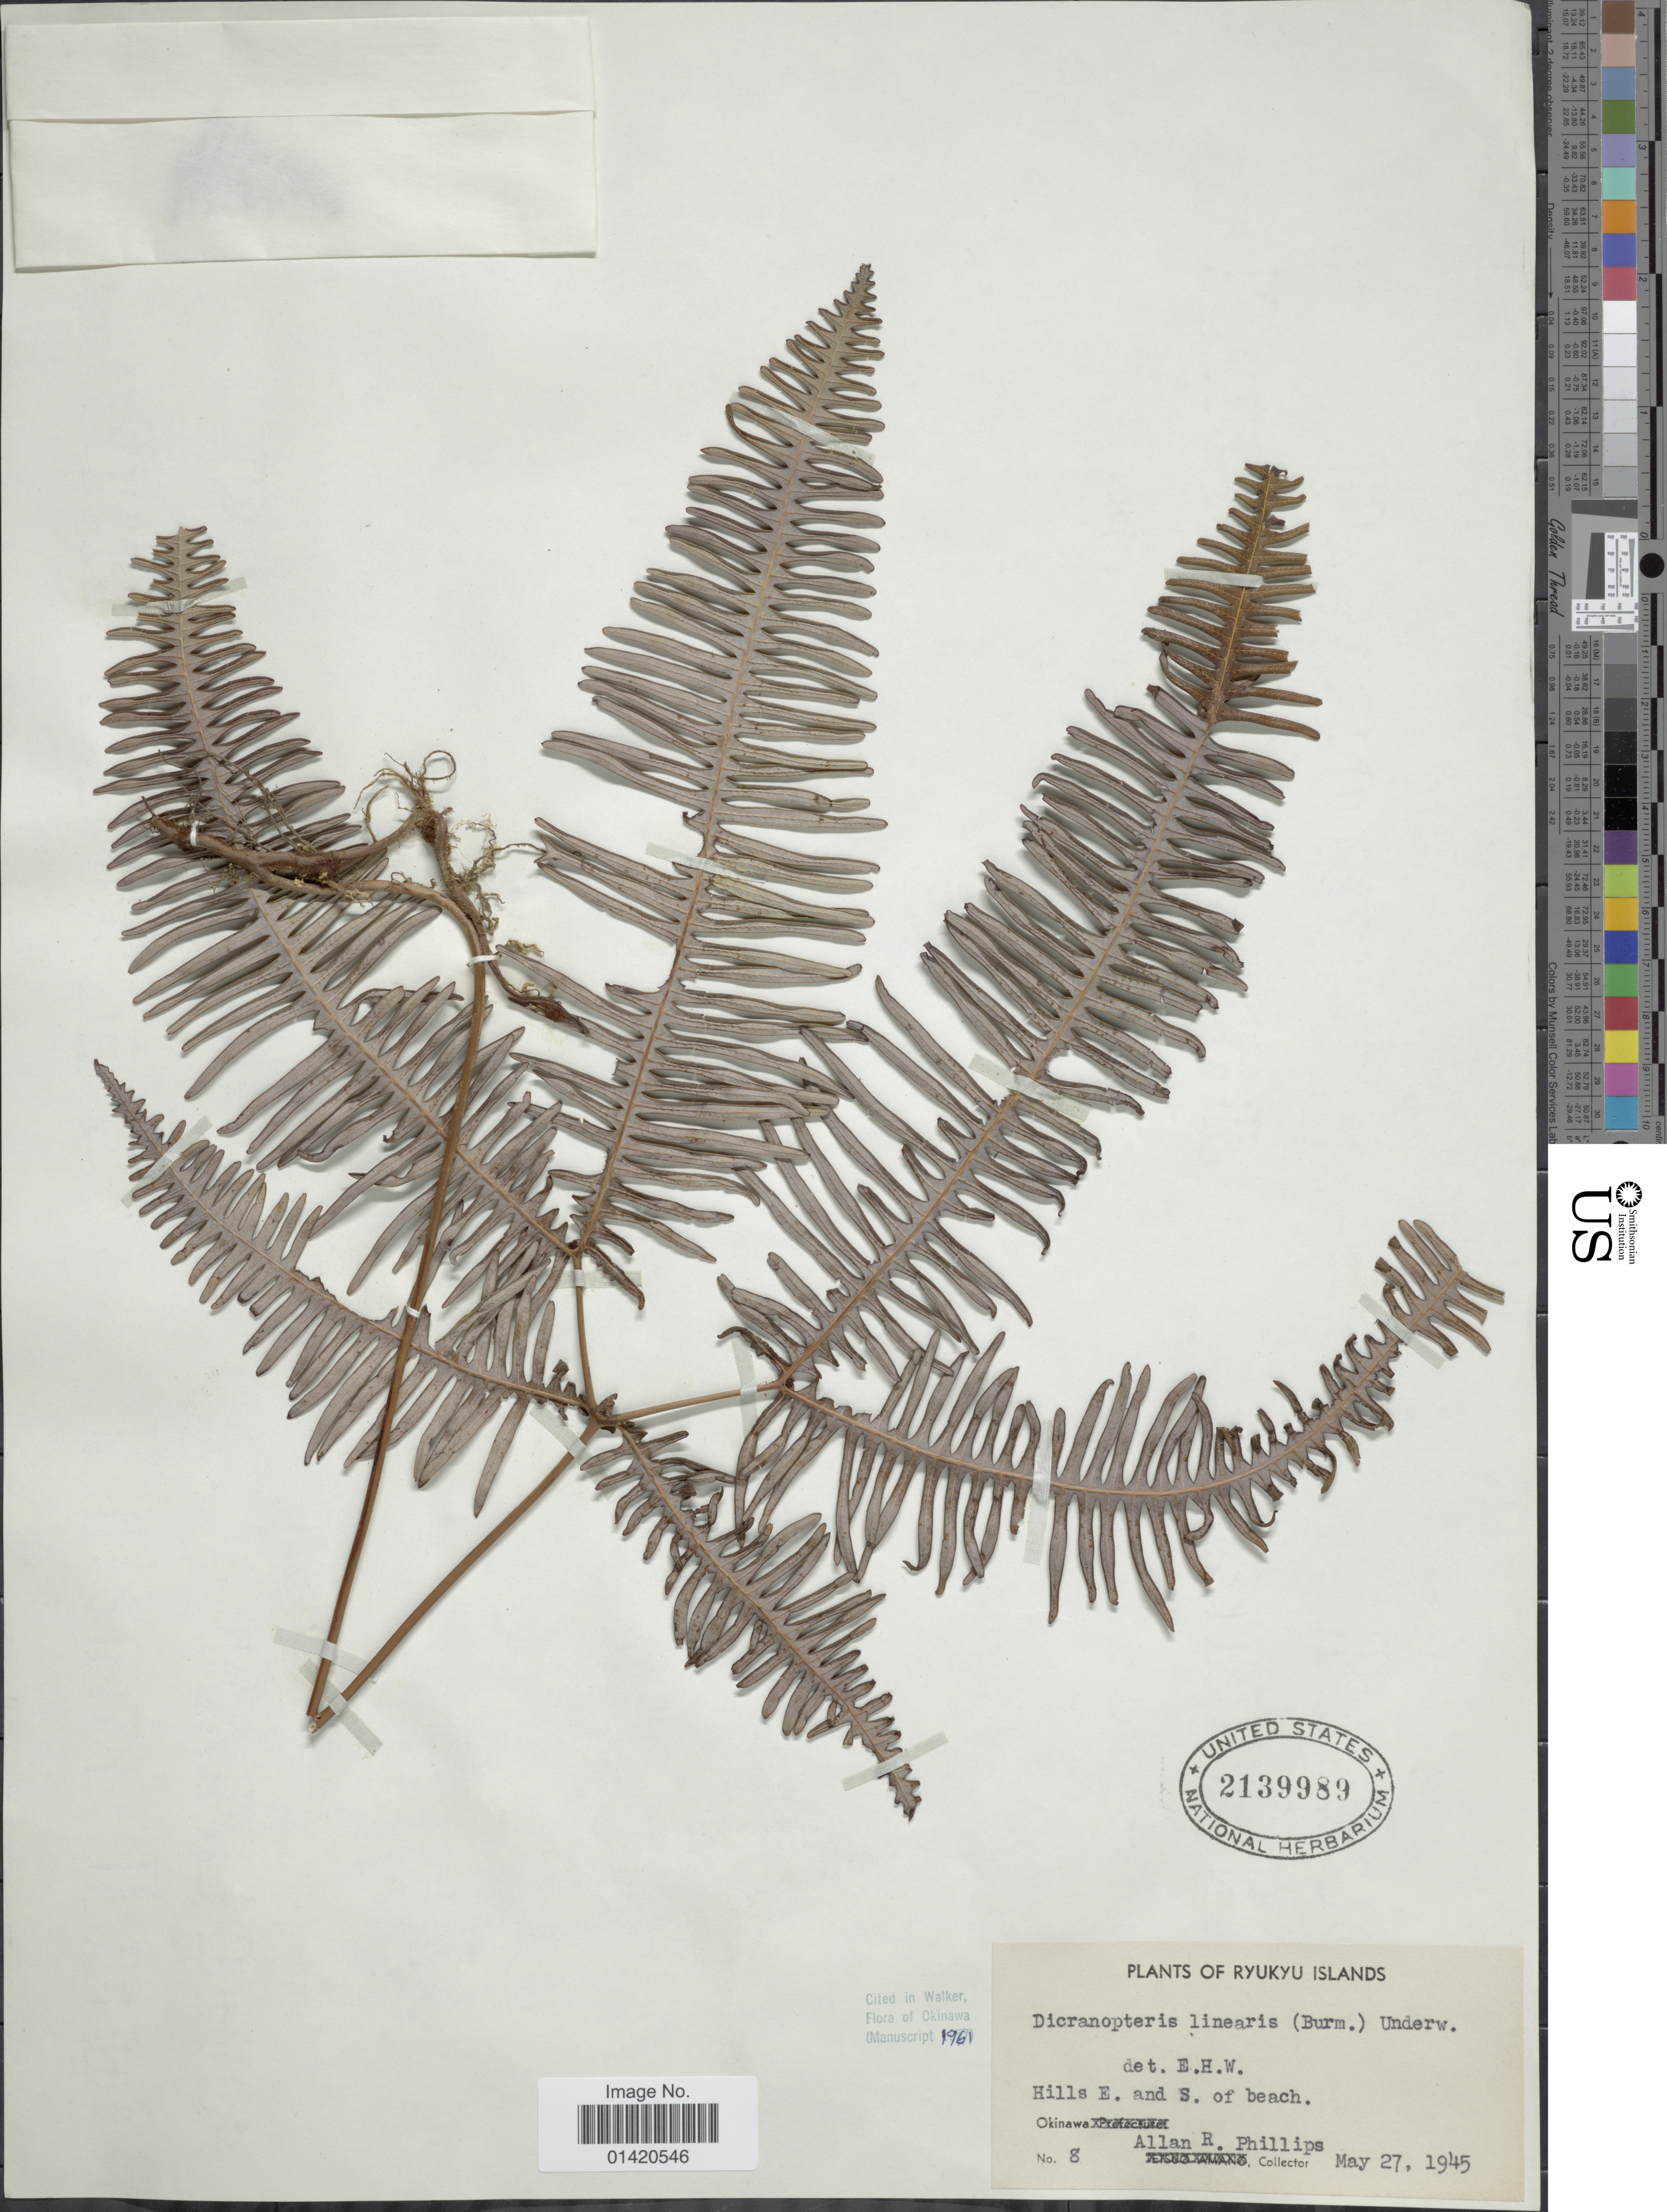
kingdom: Plantae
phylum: Tracheophyta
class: Polypodiopsida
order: Gleicheniales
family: Gleicheniaceae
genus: Dicranopteris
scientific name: Dicranopteris linearis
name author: (Burm. f.) Underw.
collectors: A. R. Phillips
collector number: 8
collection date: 1945-05-27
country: Japan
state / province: Okinawa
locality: Ryukyu Islands, Hills E. and S of beach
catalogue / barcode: US 2139989